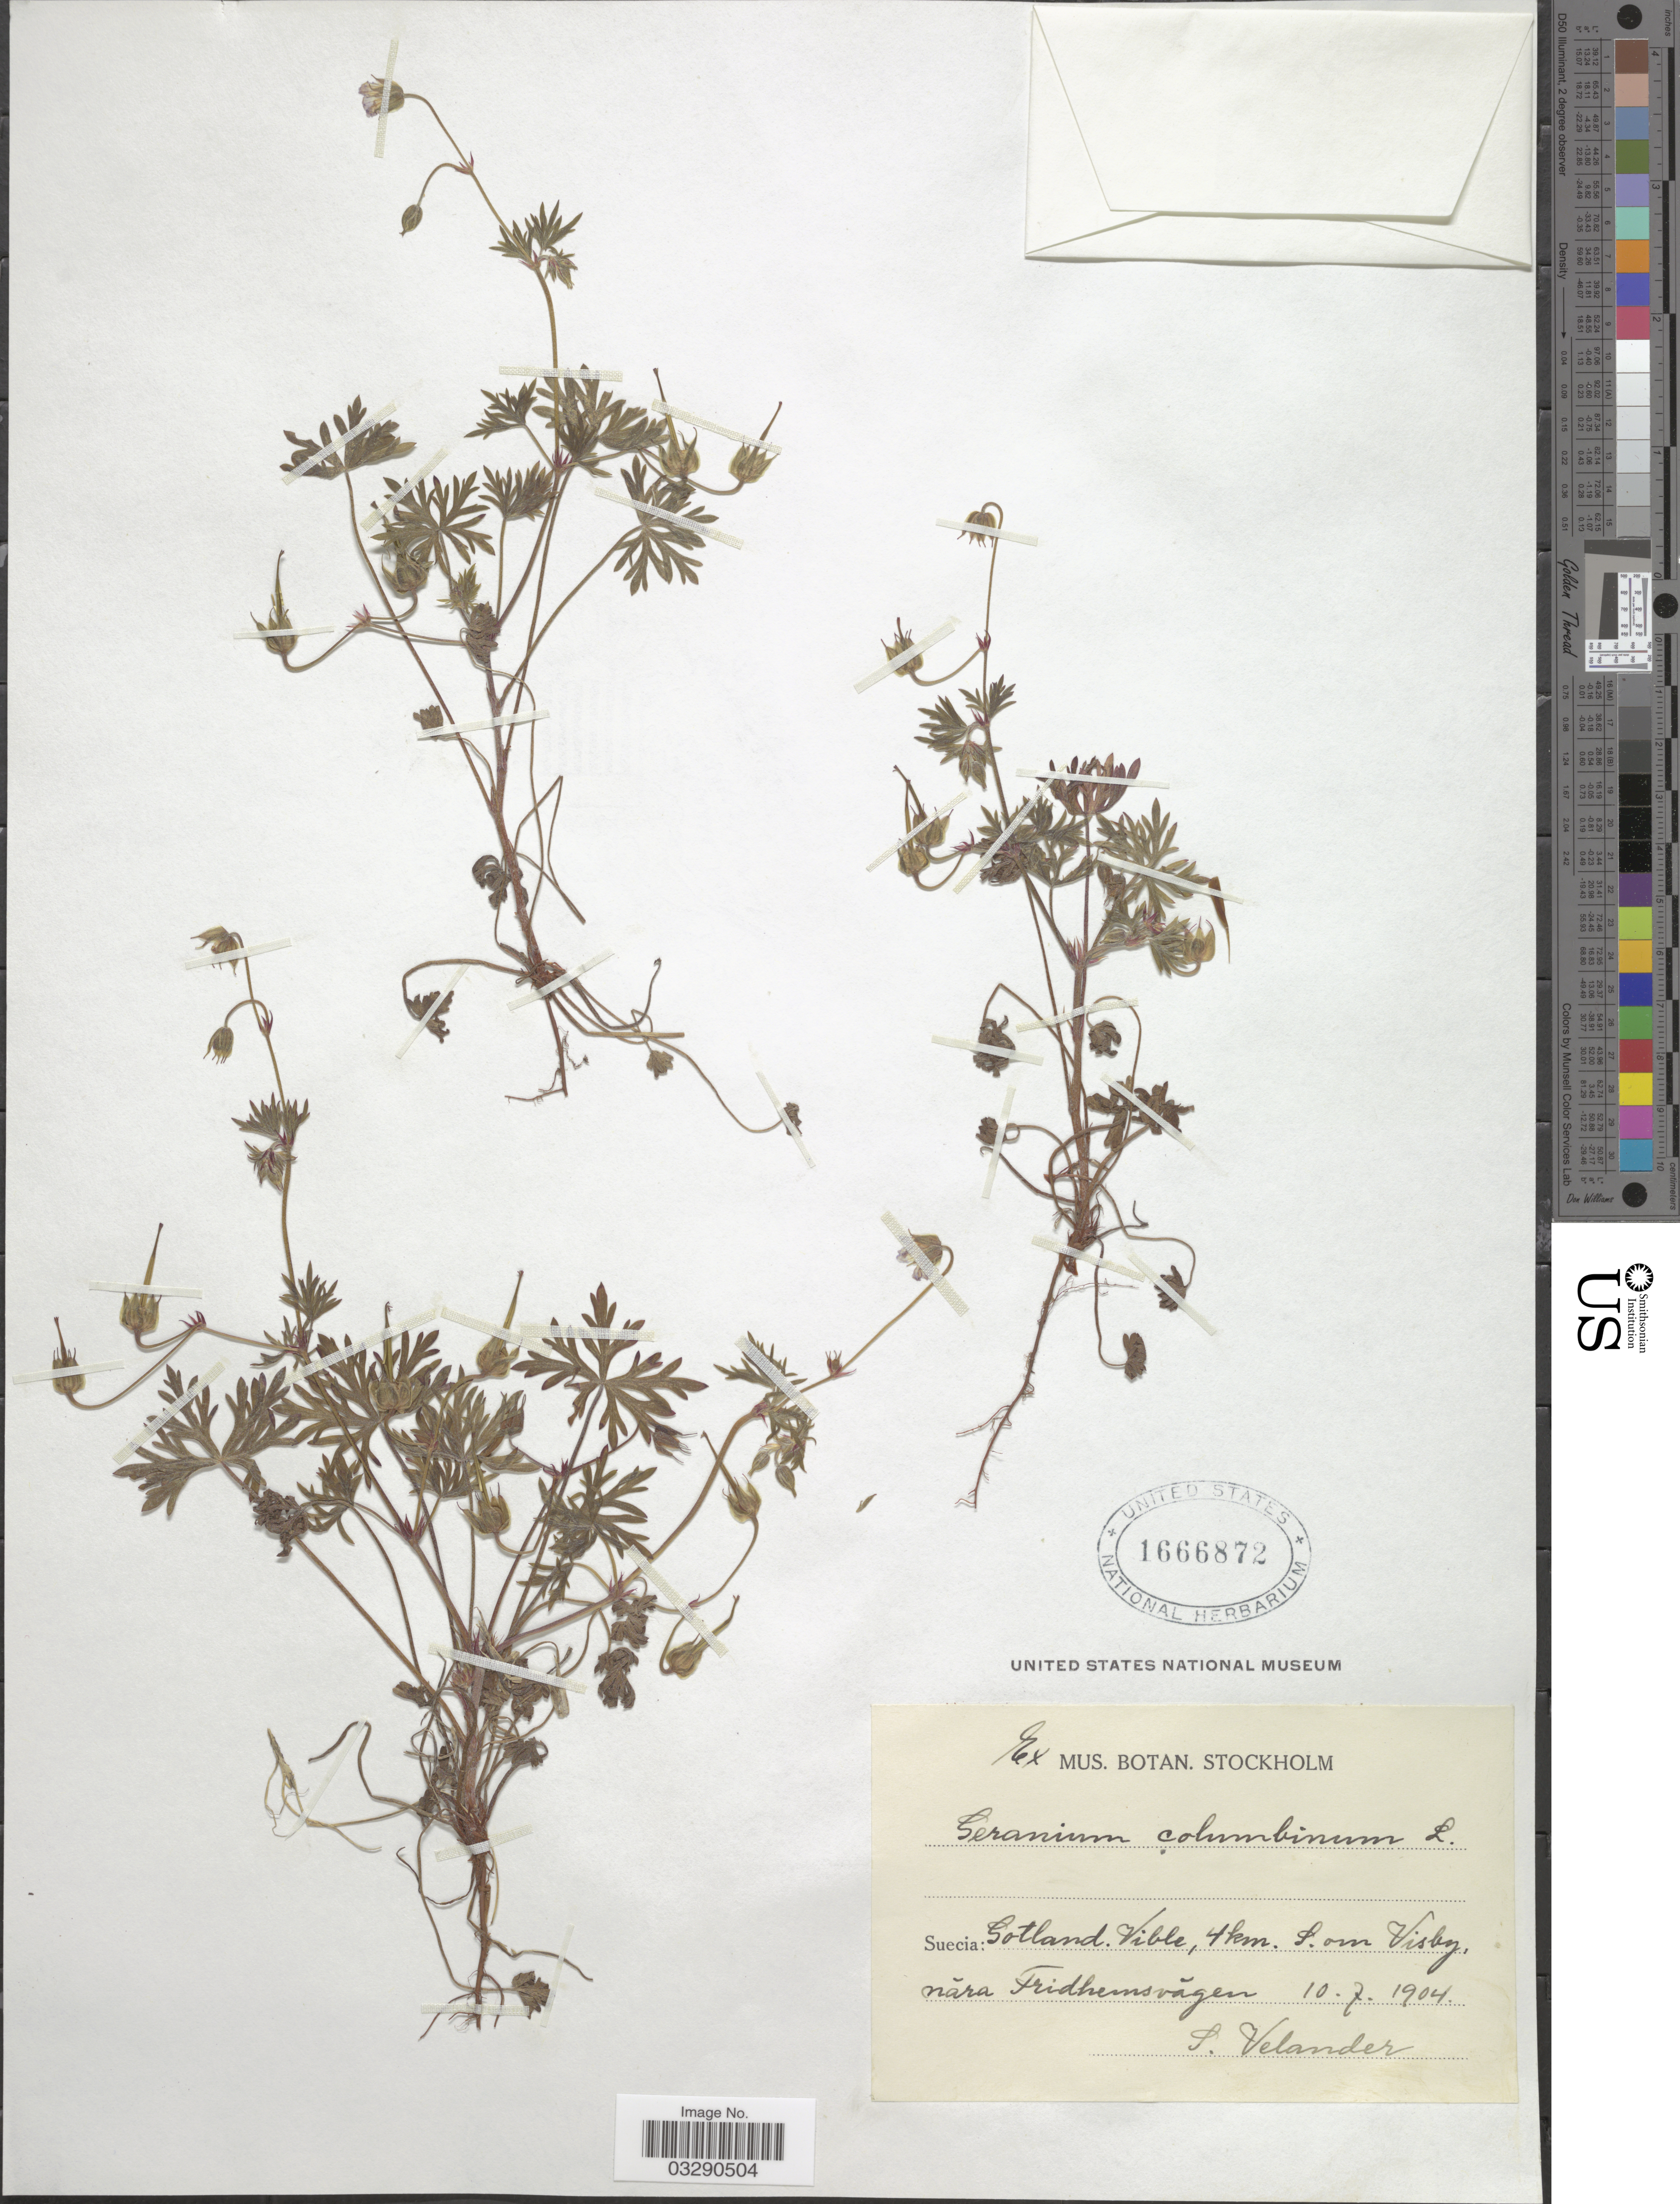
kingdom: Plantae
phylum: Tracheophyta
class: Magnoliopsida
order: Geraniales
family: Geraniaceae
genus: Geranium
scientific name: Geranium columbinum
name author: L.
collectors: S. Velander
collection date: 1904-07-10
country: Sweden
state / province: Gotland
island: Gotland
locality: Suecia: Gotland. Vible, 4 km. S. om Visby, nǎra Fridhemsvǎgen.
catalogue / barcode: US 1666872